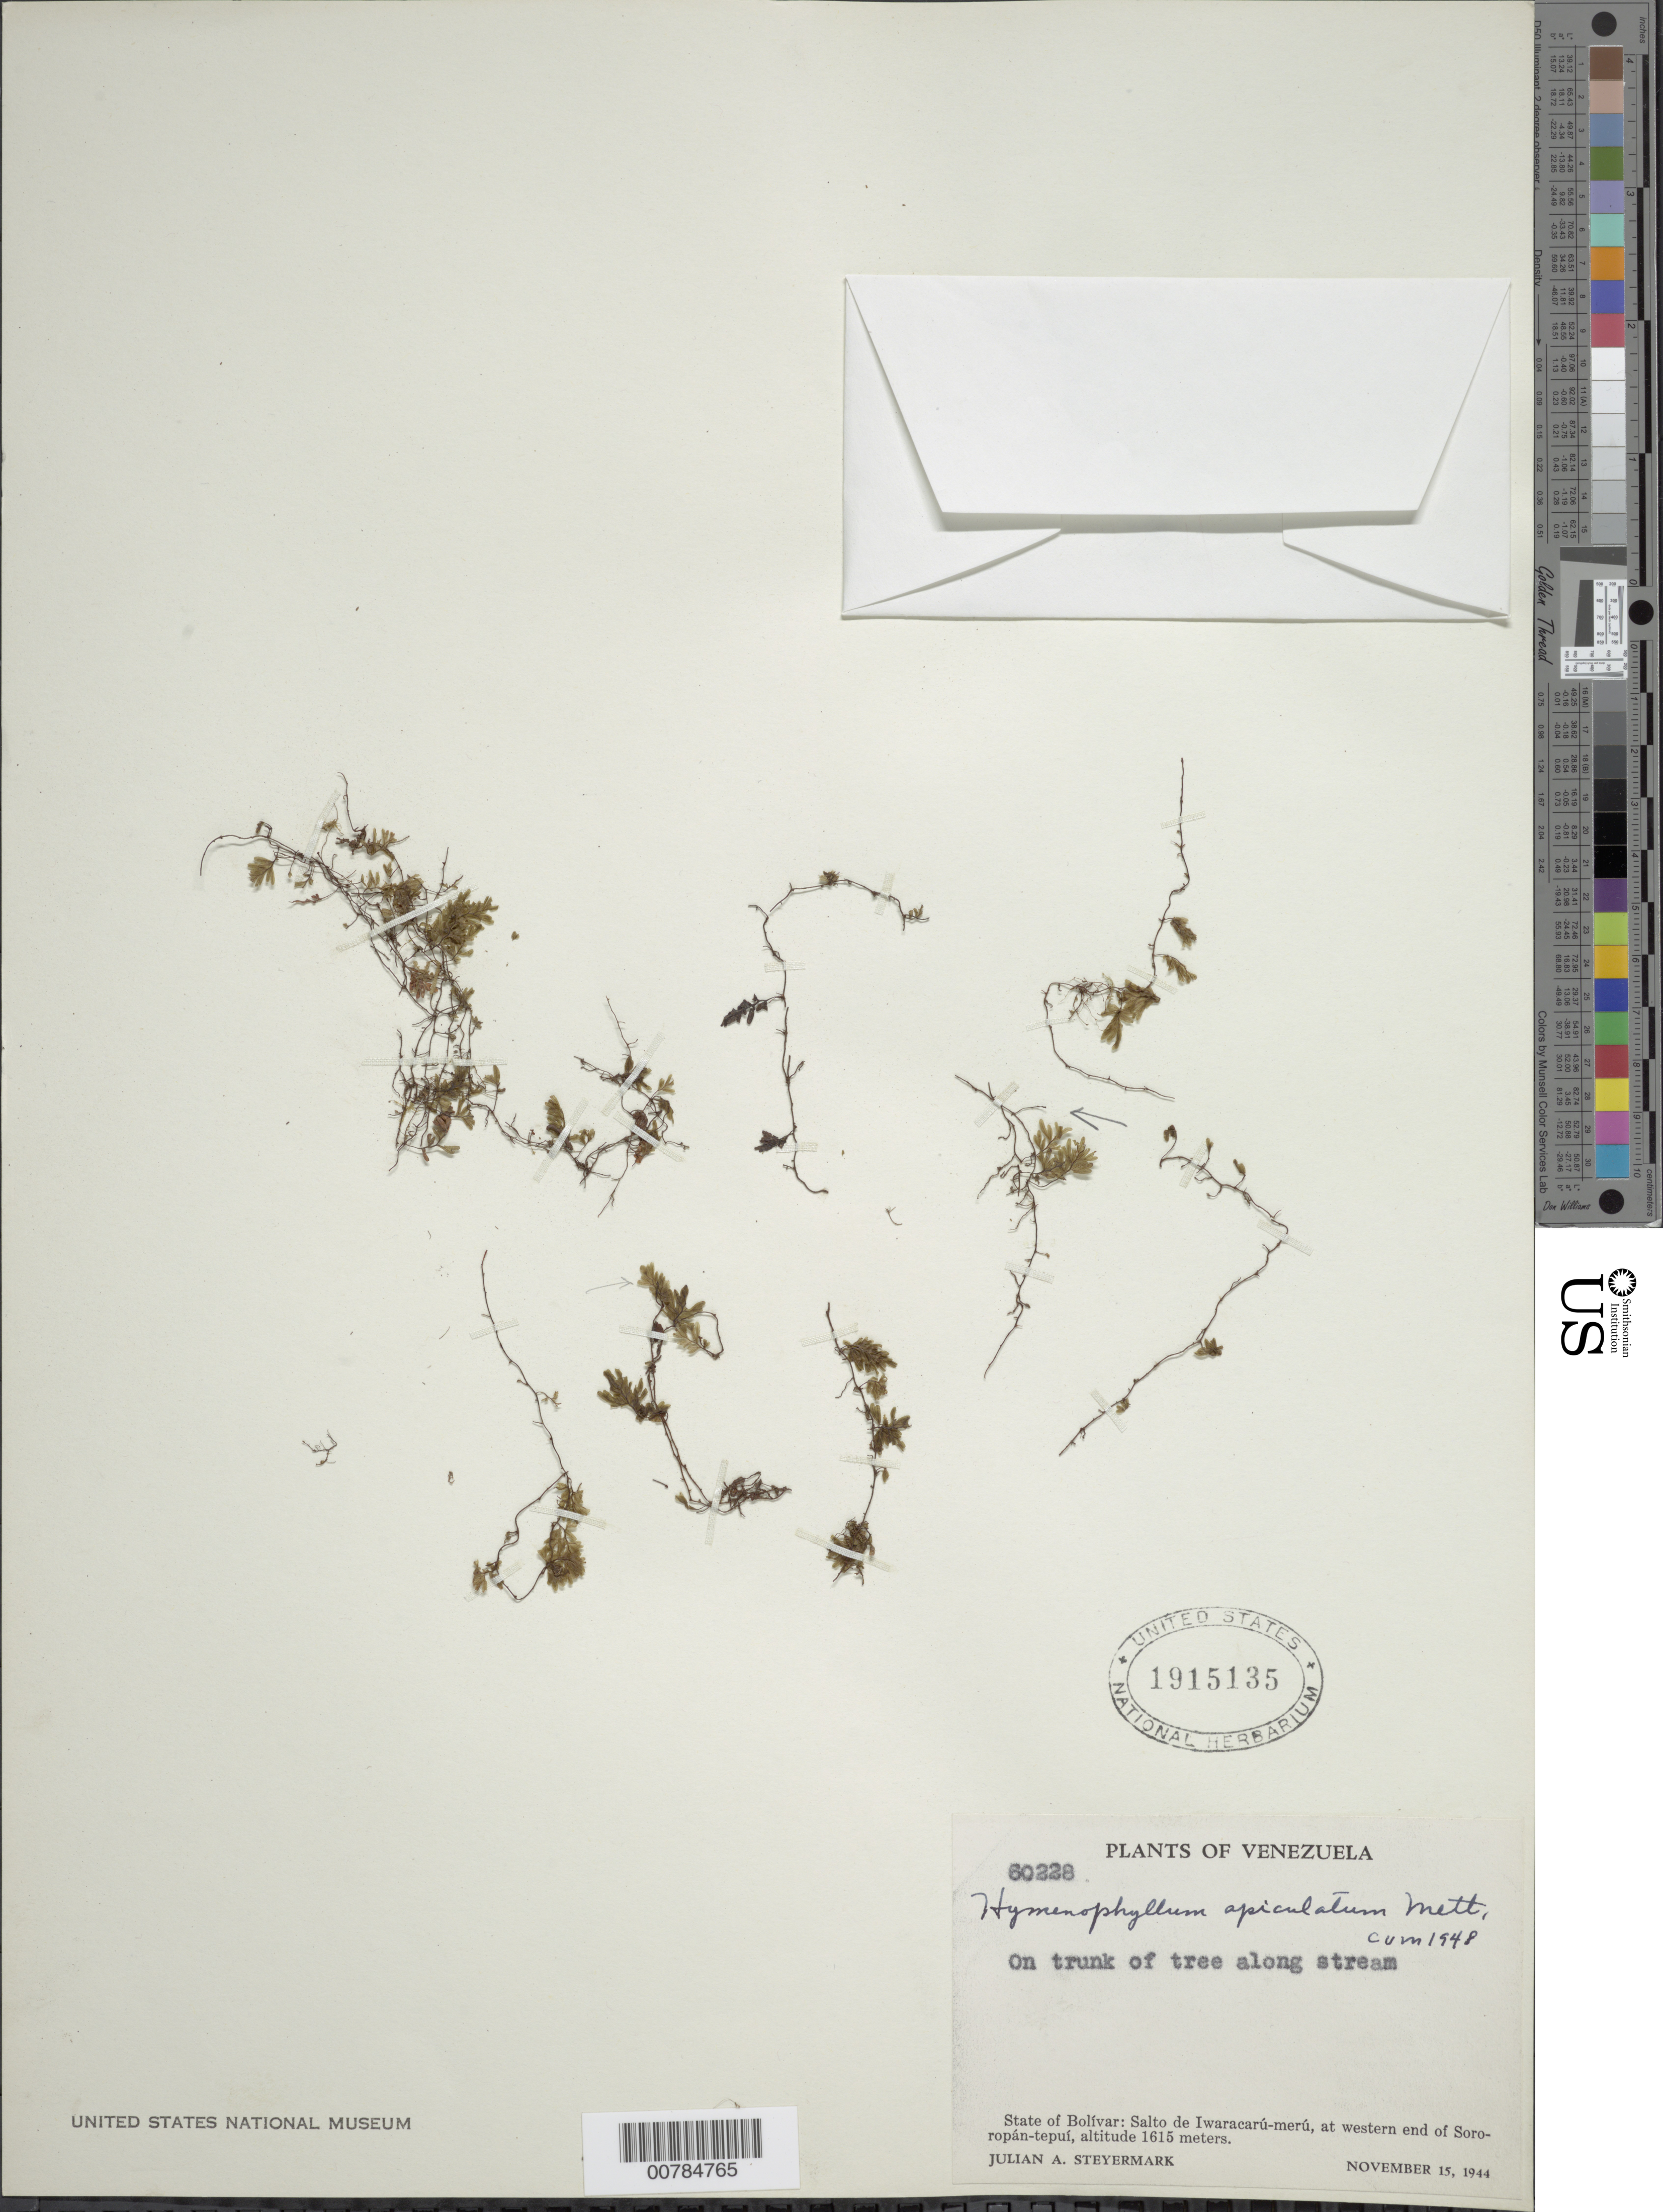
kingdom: Plantae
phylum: Tracheophyta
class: Polypodiopsida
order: Hymenophyllales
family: Hymenophyllaceae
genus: Hymenophyllum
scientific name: Hymenophyllum apiculatum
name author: Mett. ex Kuhn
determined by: Morton, C. V.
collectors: J. Steyermark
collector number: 60228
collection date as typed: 15-Nov-44 to 17-Nov-44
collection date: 1944-11-15/1944-11-17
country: Venezuela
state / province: Bolívar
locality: Ptari-tepuí to Sororopán-tepuí, vic. of Misia Kathy Camp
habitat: On tree trunk, along stream bank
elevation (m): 1615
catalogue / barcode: US 1915135